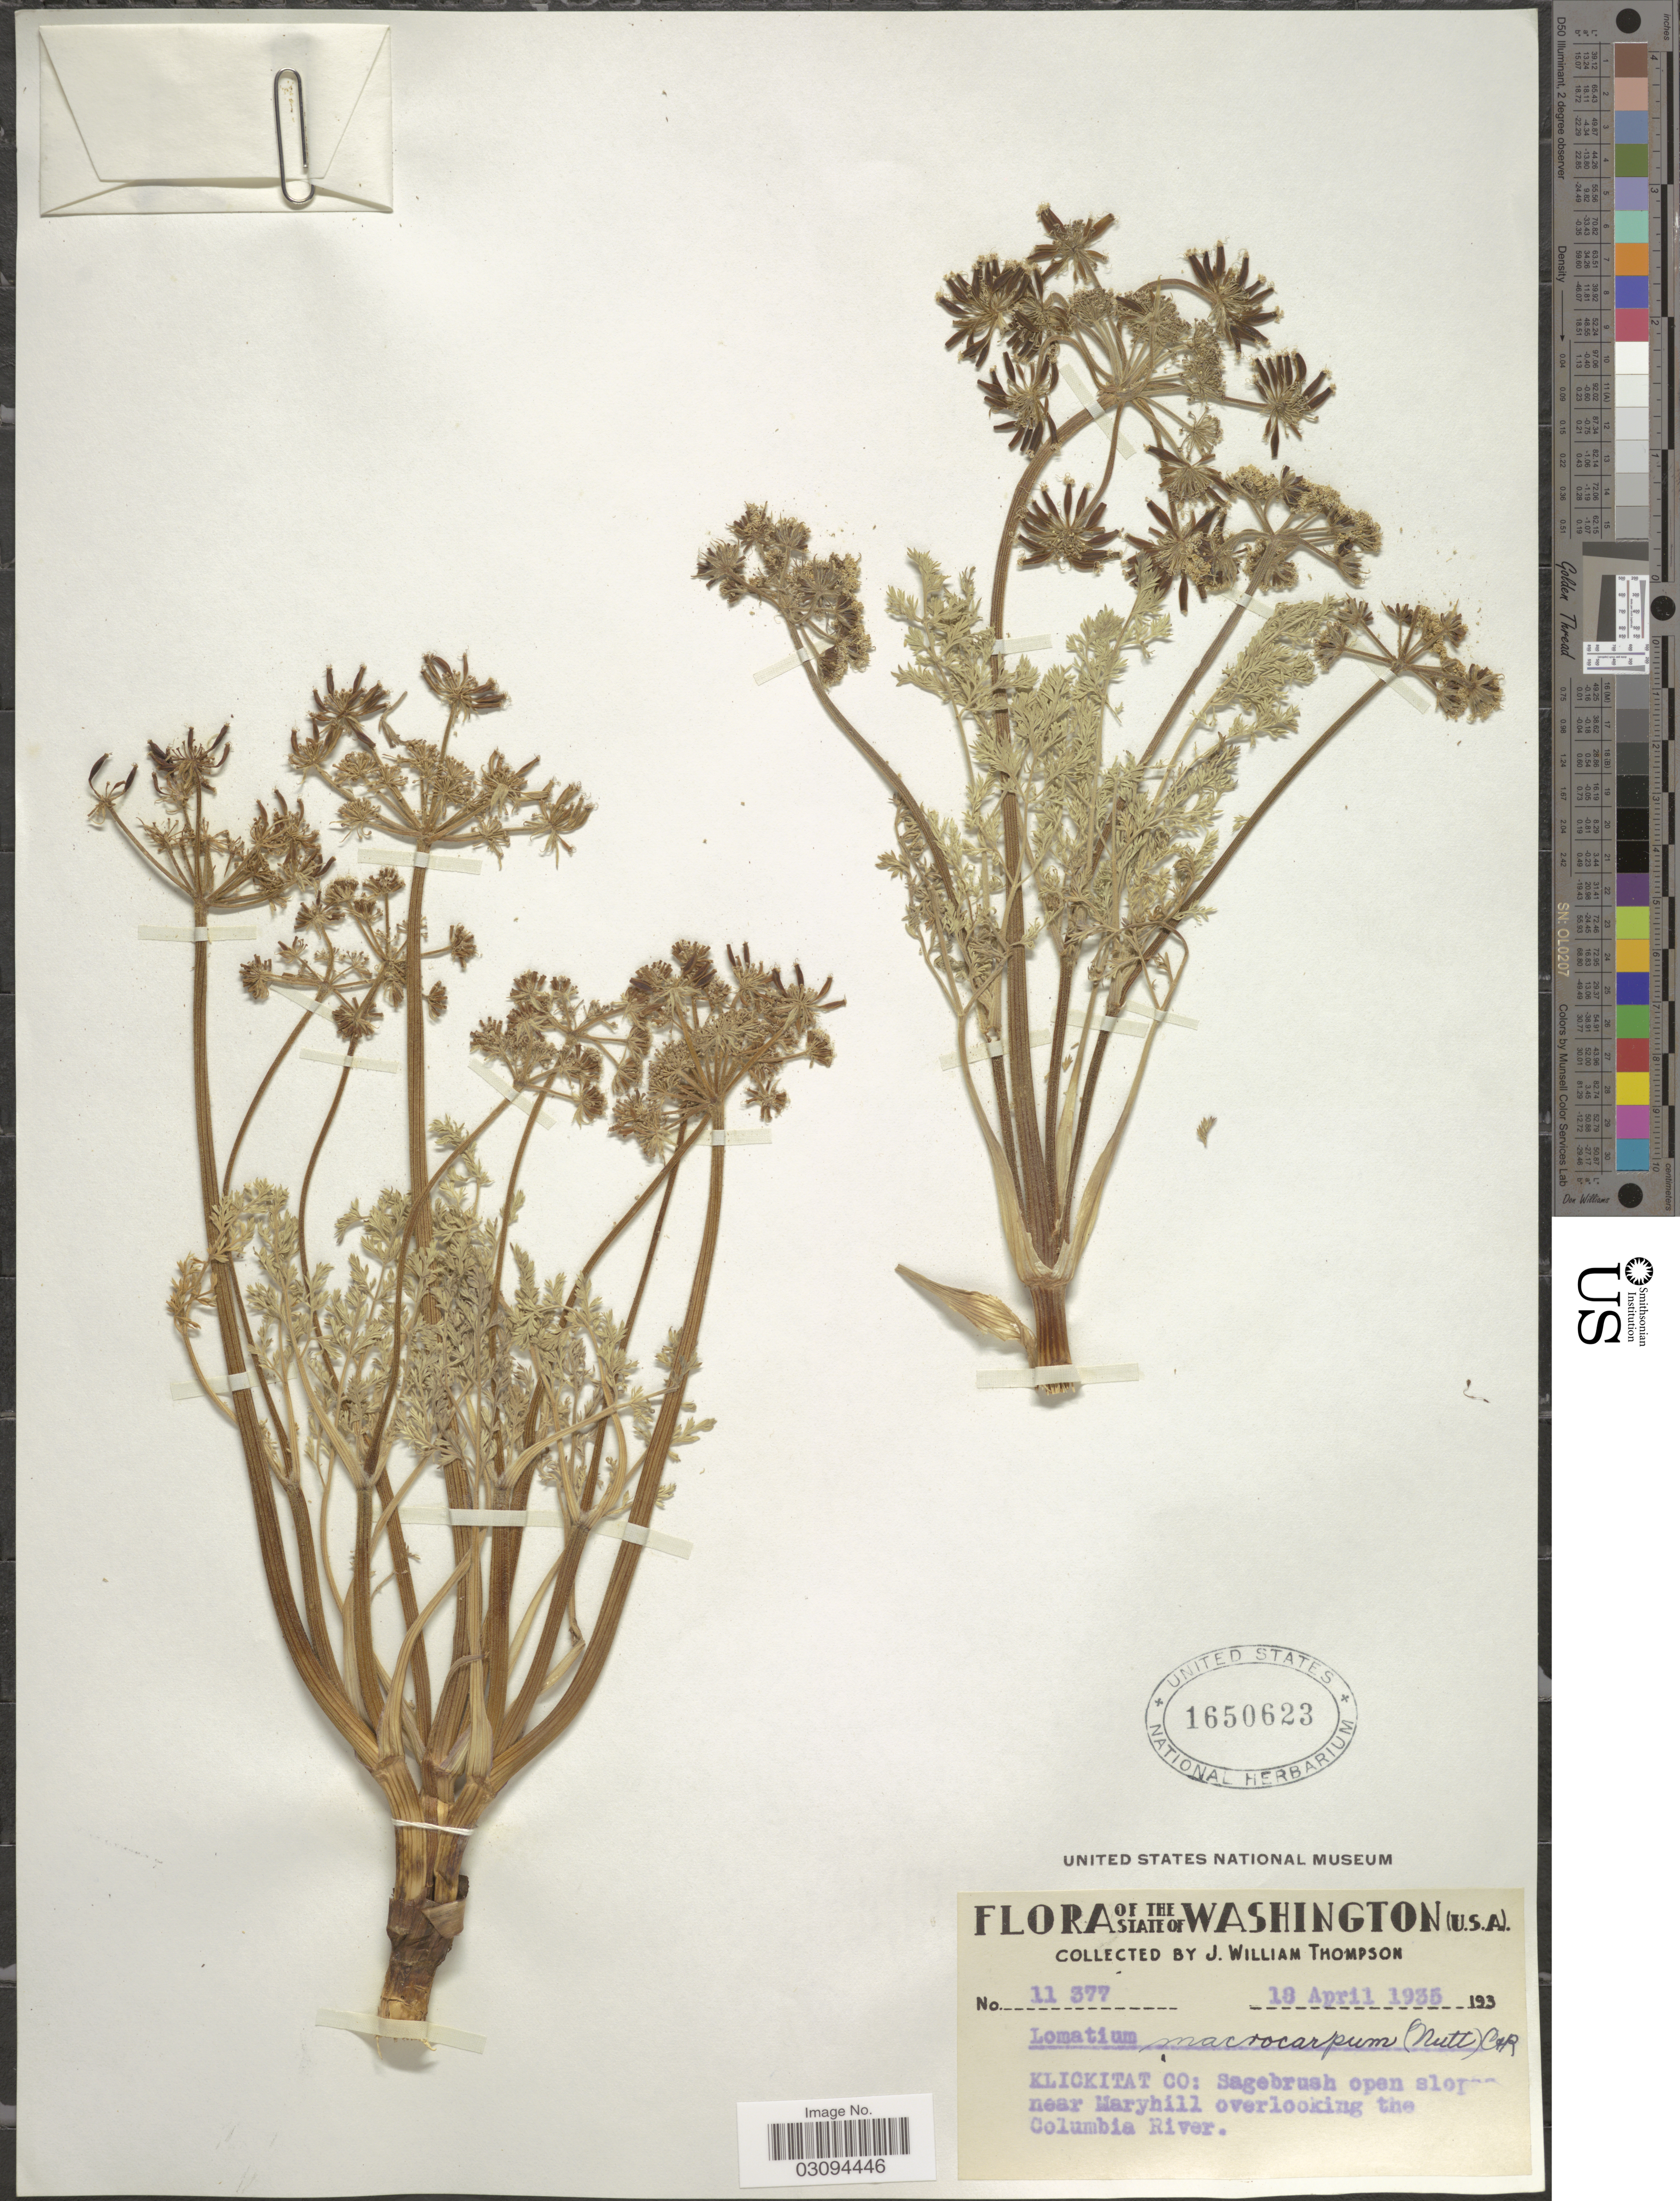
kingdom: Plantae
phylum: Tracheophyta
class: Magnoliopsida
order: Apiales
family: Apiaceae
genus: Lomatium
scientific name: Lomatium macrocarpum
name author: (Hook. et al.) J.M. Coult. & Rose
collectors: J. W. Thompson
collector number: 11377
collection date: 1935-04-18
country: United States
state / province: Washington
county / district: Klickitat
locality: Klickitat Co: Sagebrush open slopes near Maryhill overlooking the Columbia River.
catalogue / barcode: US 1650623